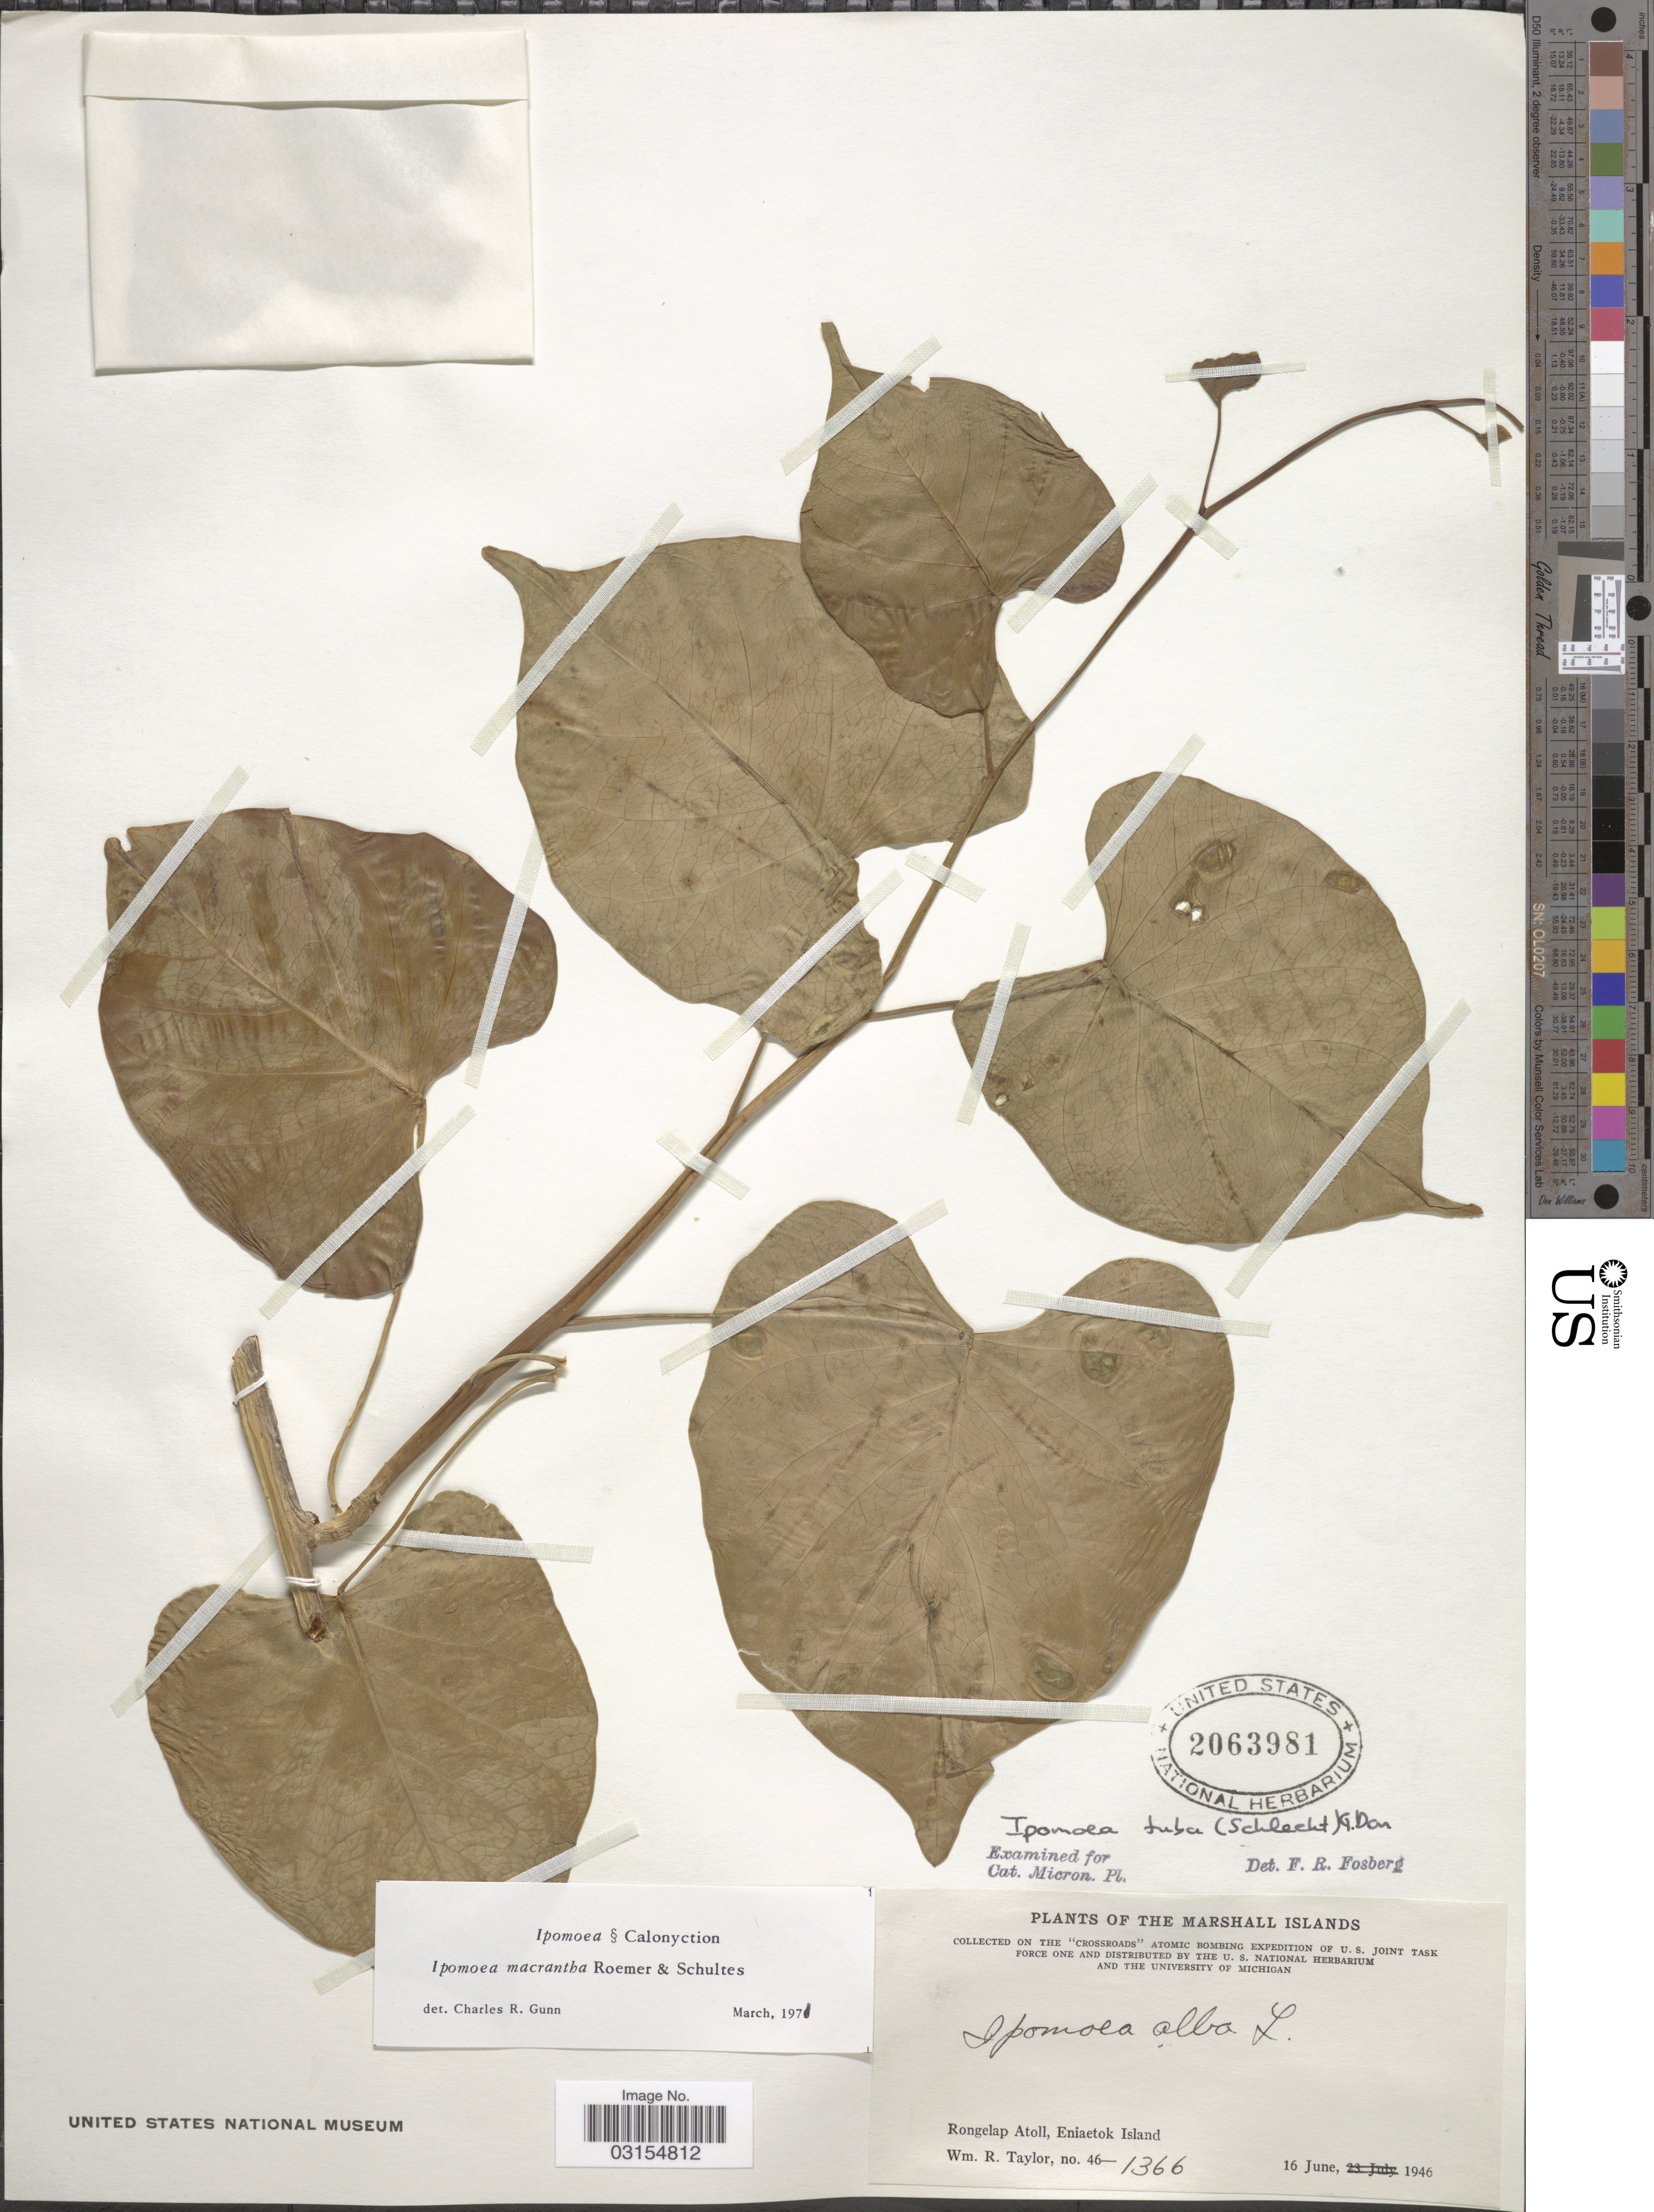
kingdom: Plantae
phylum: Tracheophyta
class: Magnoliopsida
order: Solanales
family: Convolvulaceae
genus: Ipomoea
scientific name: Ipomoea violacea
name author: L.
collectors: W. R. Taylor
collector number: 46-1366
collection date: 1946-06-16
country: Marshall Islands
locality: Rongelap Atoll, Eniaetok Island.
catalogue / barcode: US 2063981